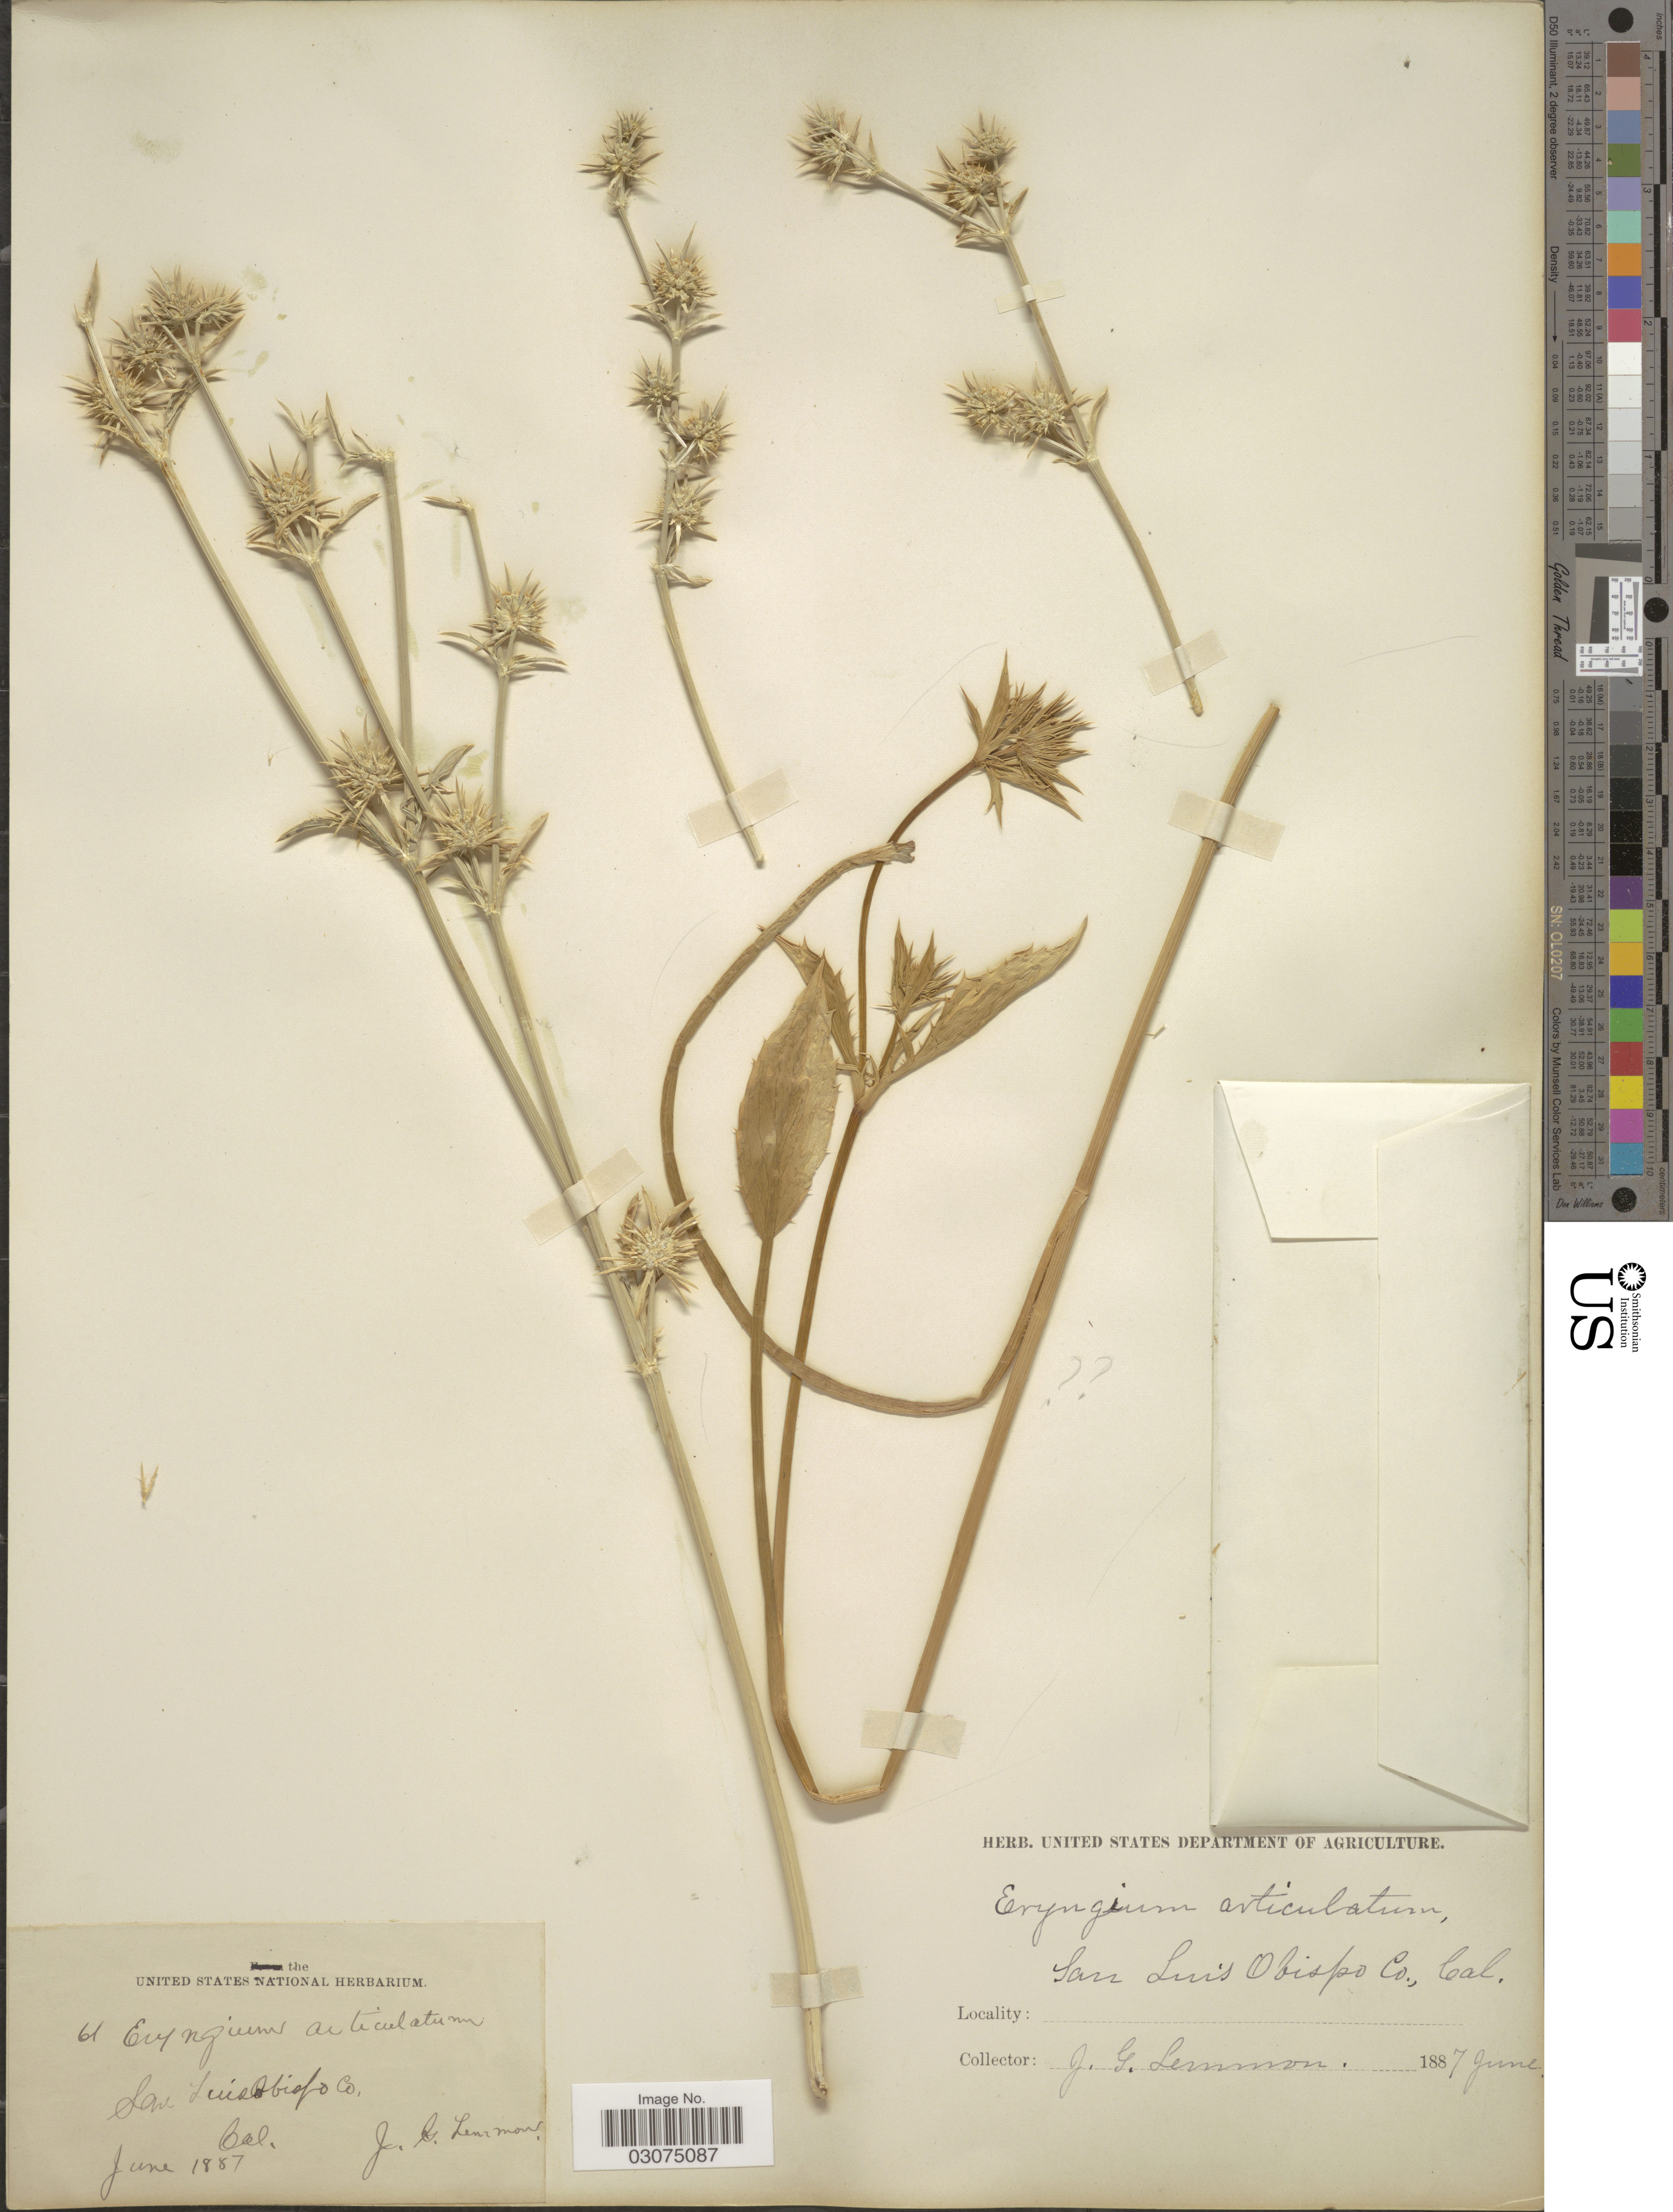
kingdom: Plantae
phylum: Tracheophyta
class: Magnoliopsida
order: Apiales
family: Apiaceae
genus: Eryngium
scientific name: Eryngium vaseyi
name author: J.M. Coult. & Rose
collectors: J. Lemmon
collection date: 1887-06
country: United States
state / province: California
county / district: San Luis Obispo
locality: San Luis Obispo Co.